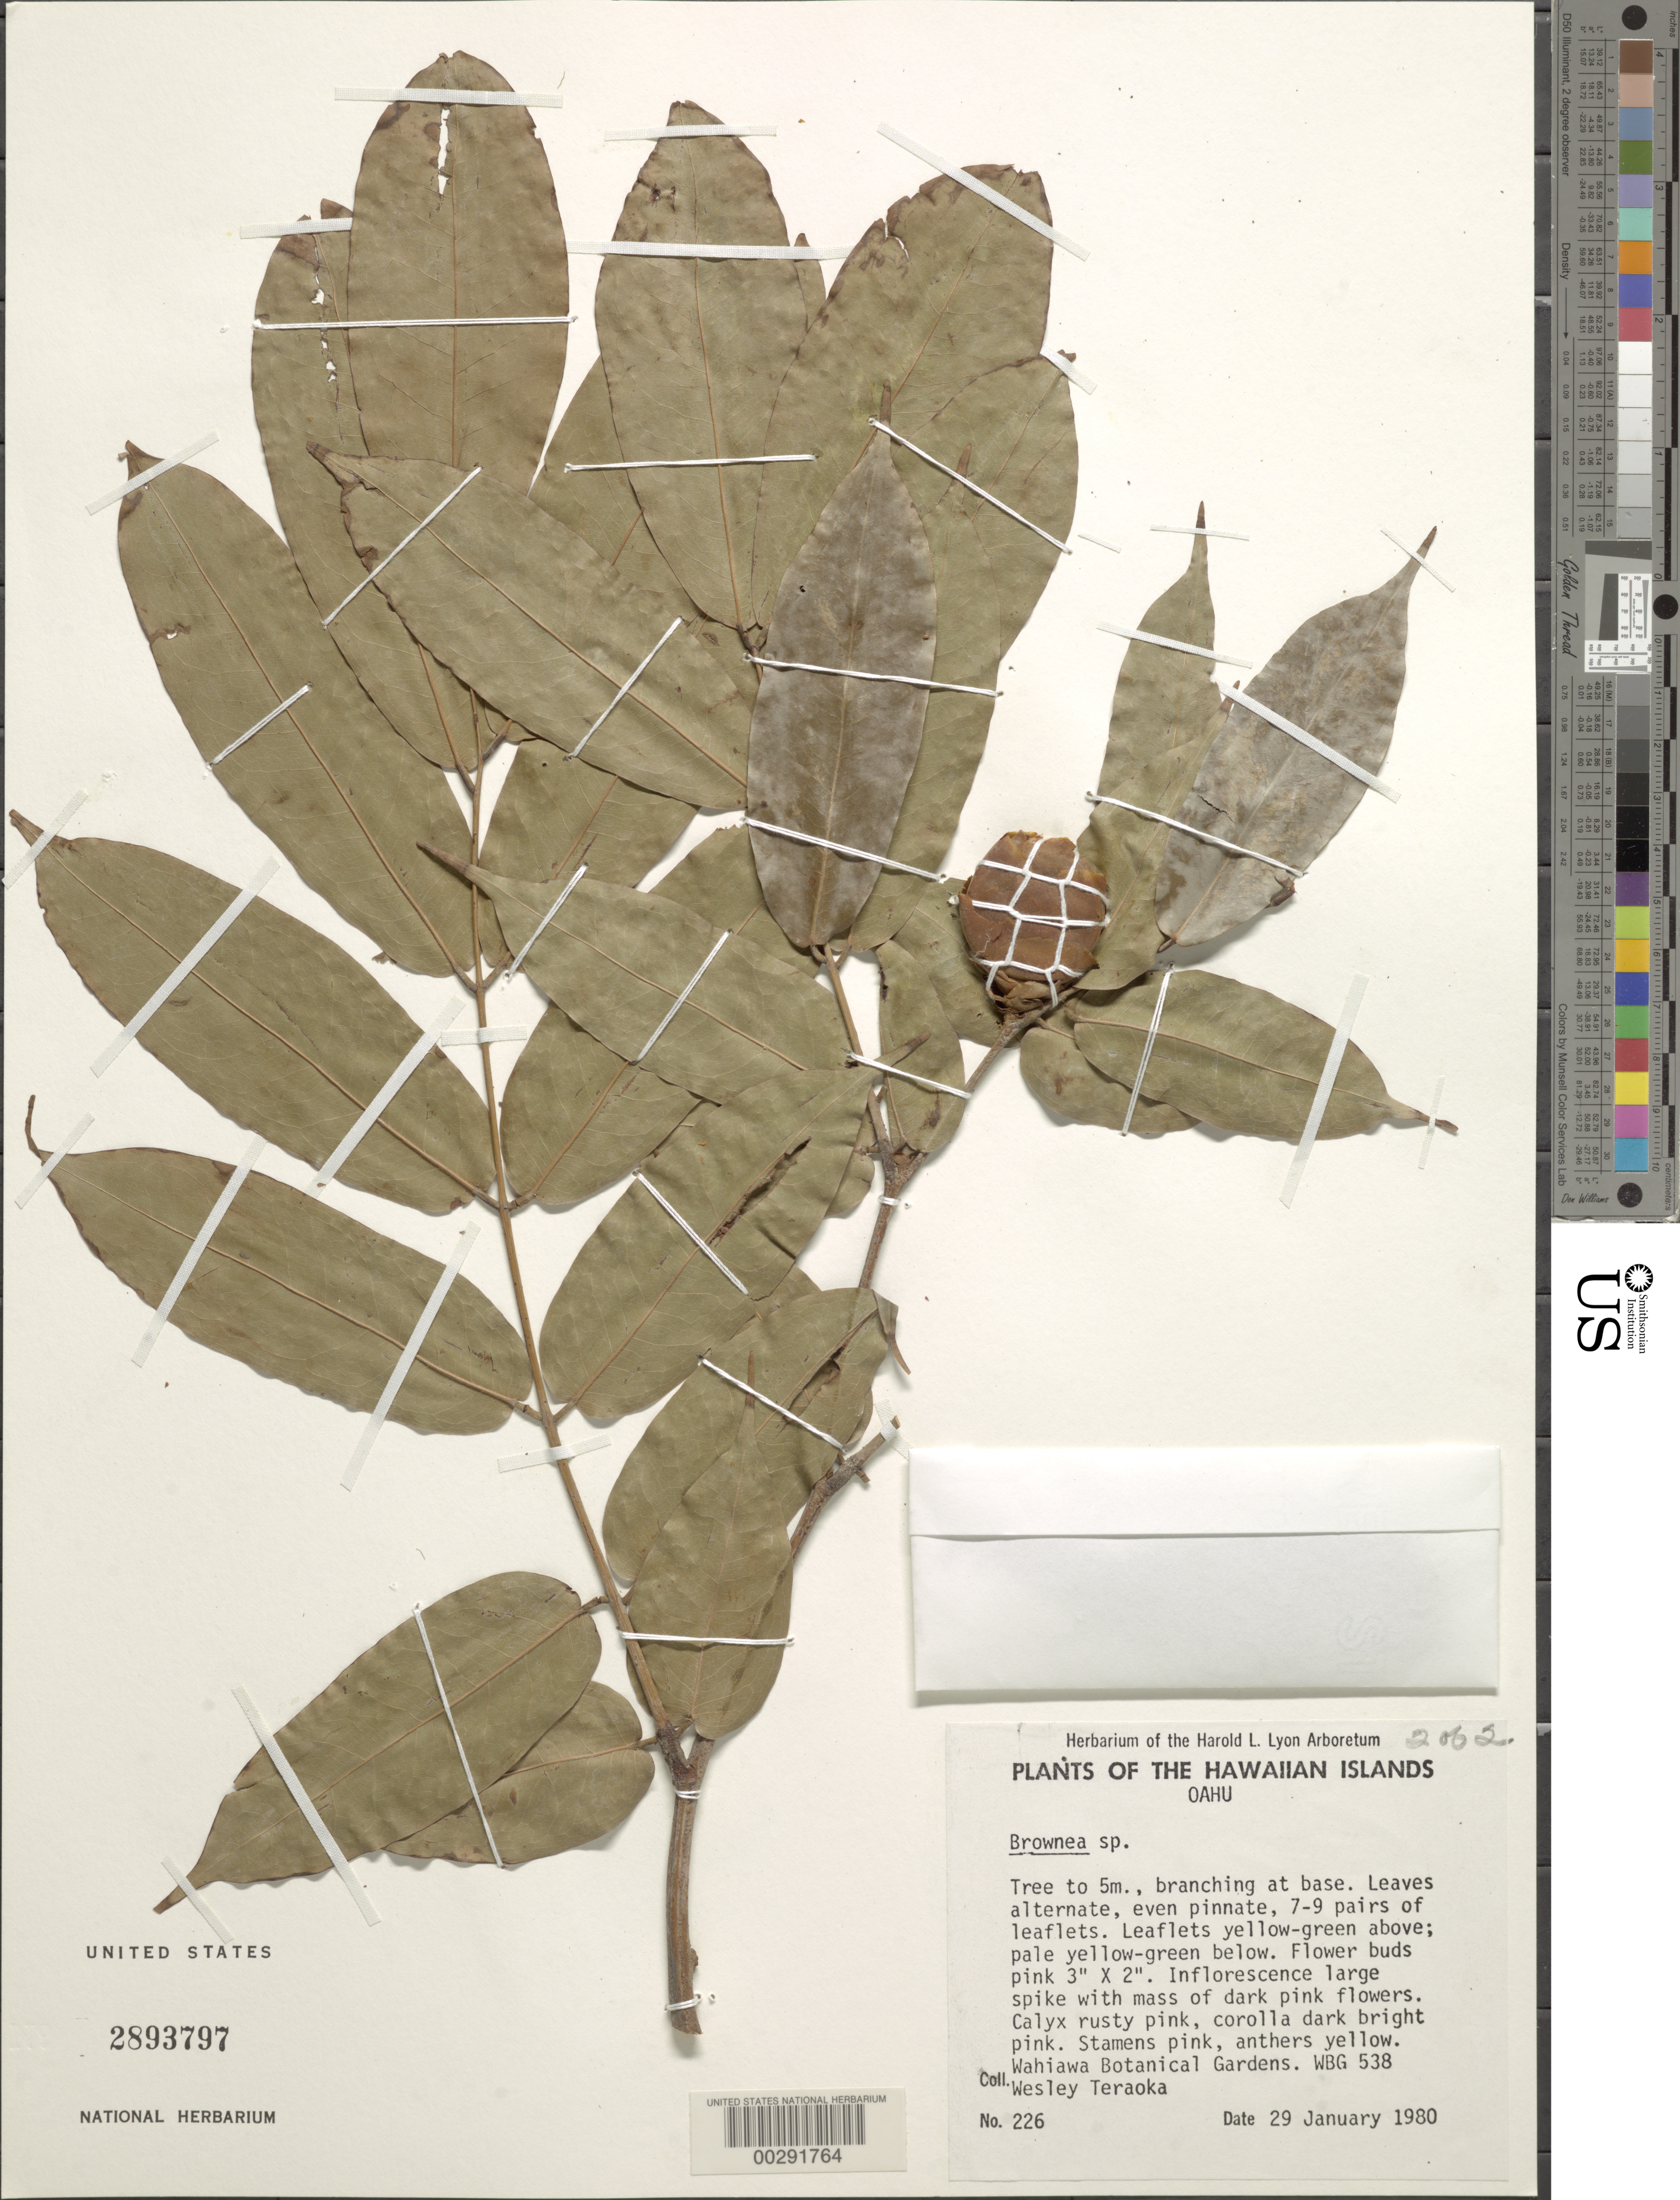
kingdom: Plantae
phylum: Tracheophyta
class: Magnoliopsida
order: Fabales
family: Fabaceae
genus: Brownea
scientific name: Brownea grandiceps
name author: Jacq.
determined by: Santos-Silva, J.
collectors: W. Teraoka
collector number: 226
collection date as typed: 29 Jan 1980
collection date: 1980-01-29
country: United States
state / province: Hawaii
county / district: Honolulu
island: Oahu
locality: Wahiawa botanical gardens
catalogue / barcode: US 2893797